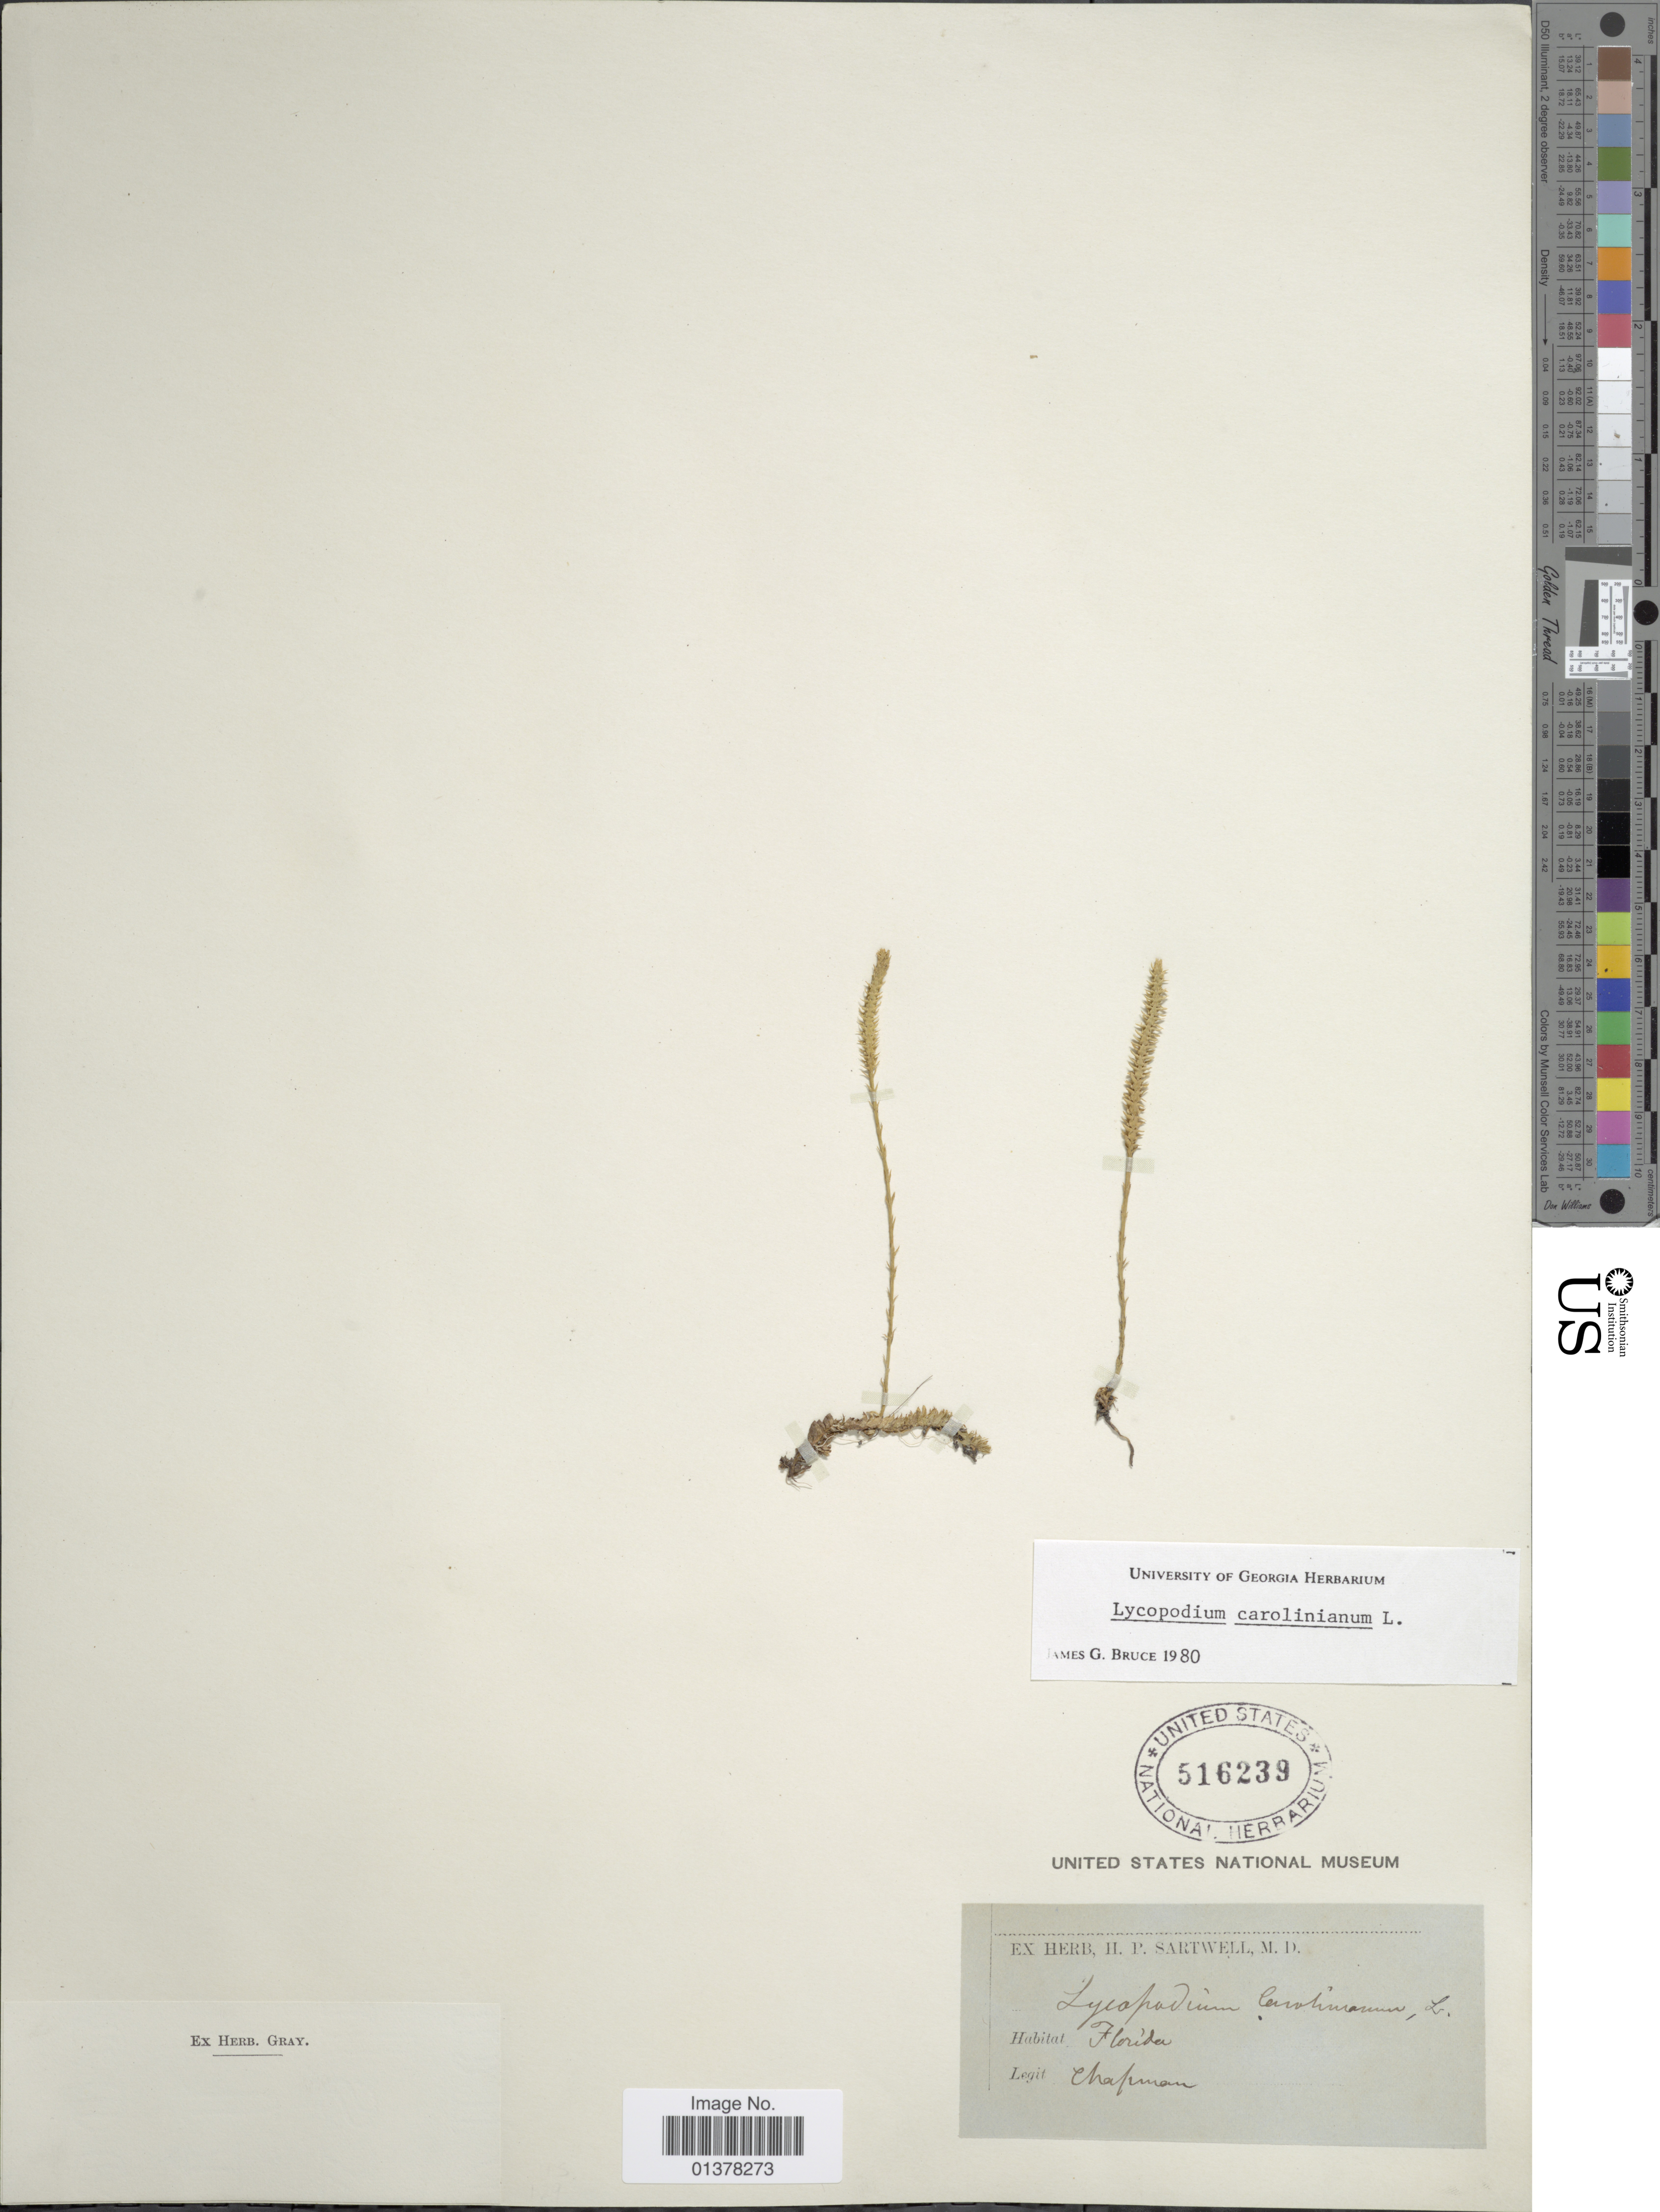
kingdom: Plantae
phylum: Tracheophyta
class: Lycopodiopsida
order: Lycopodiales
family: Lycopodiaceae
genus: Pseudolycopodiella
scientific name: Pseudolycopodiella caroliniana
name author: (L.) Holub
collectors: A. Chapman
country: United States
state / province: Florida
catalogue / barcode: US 516239